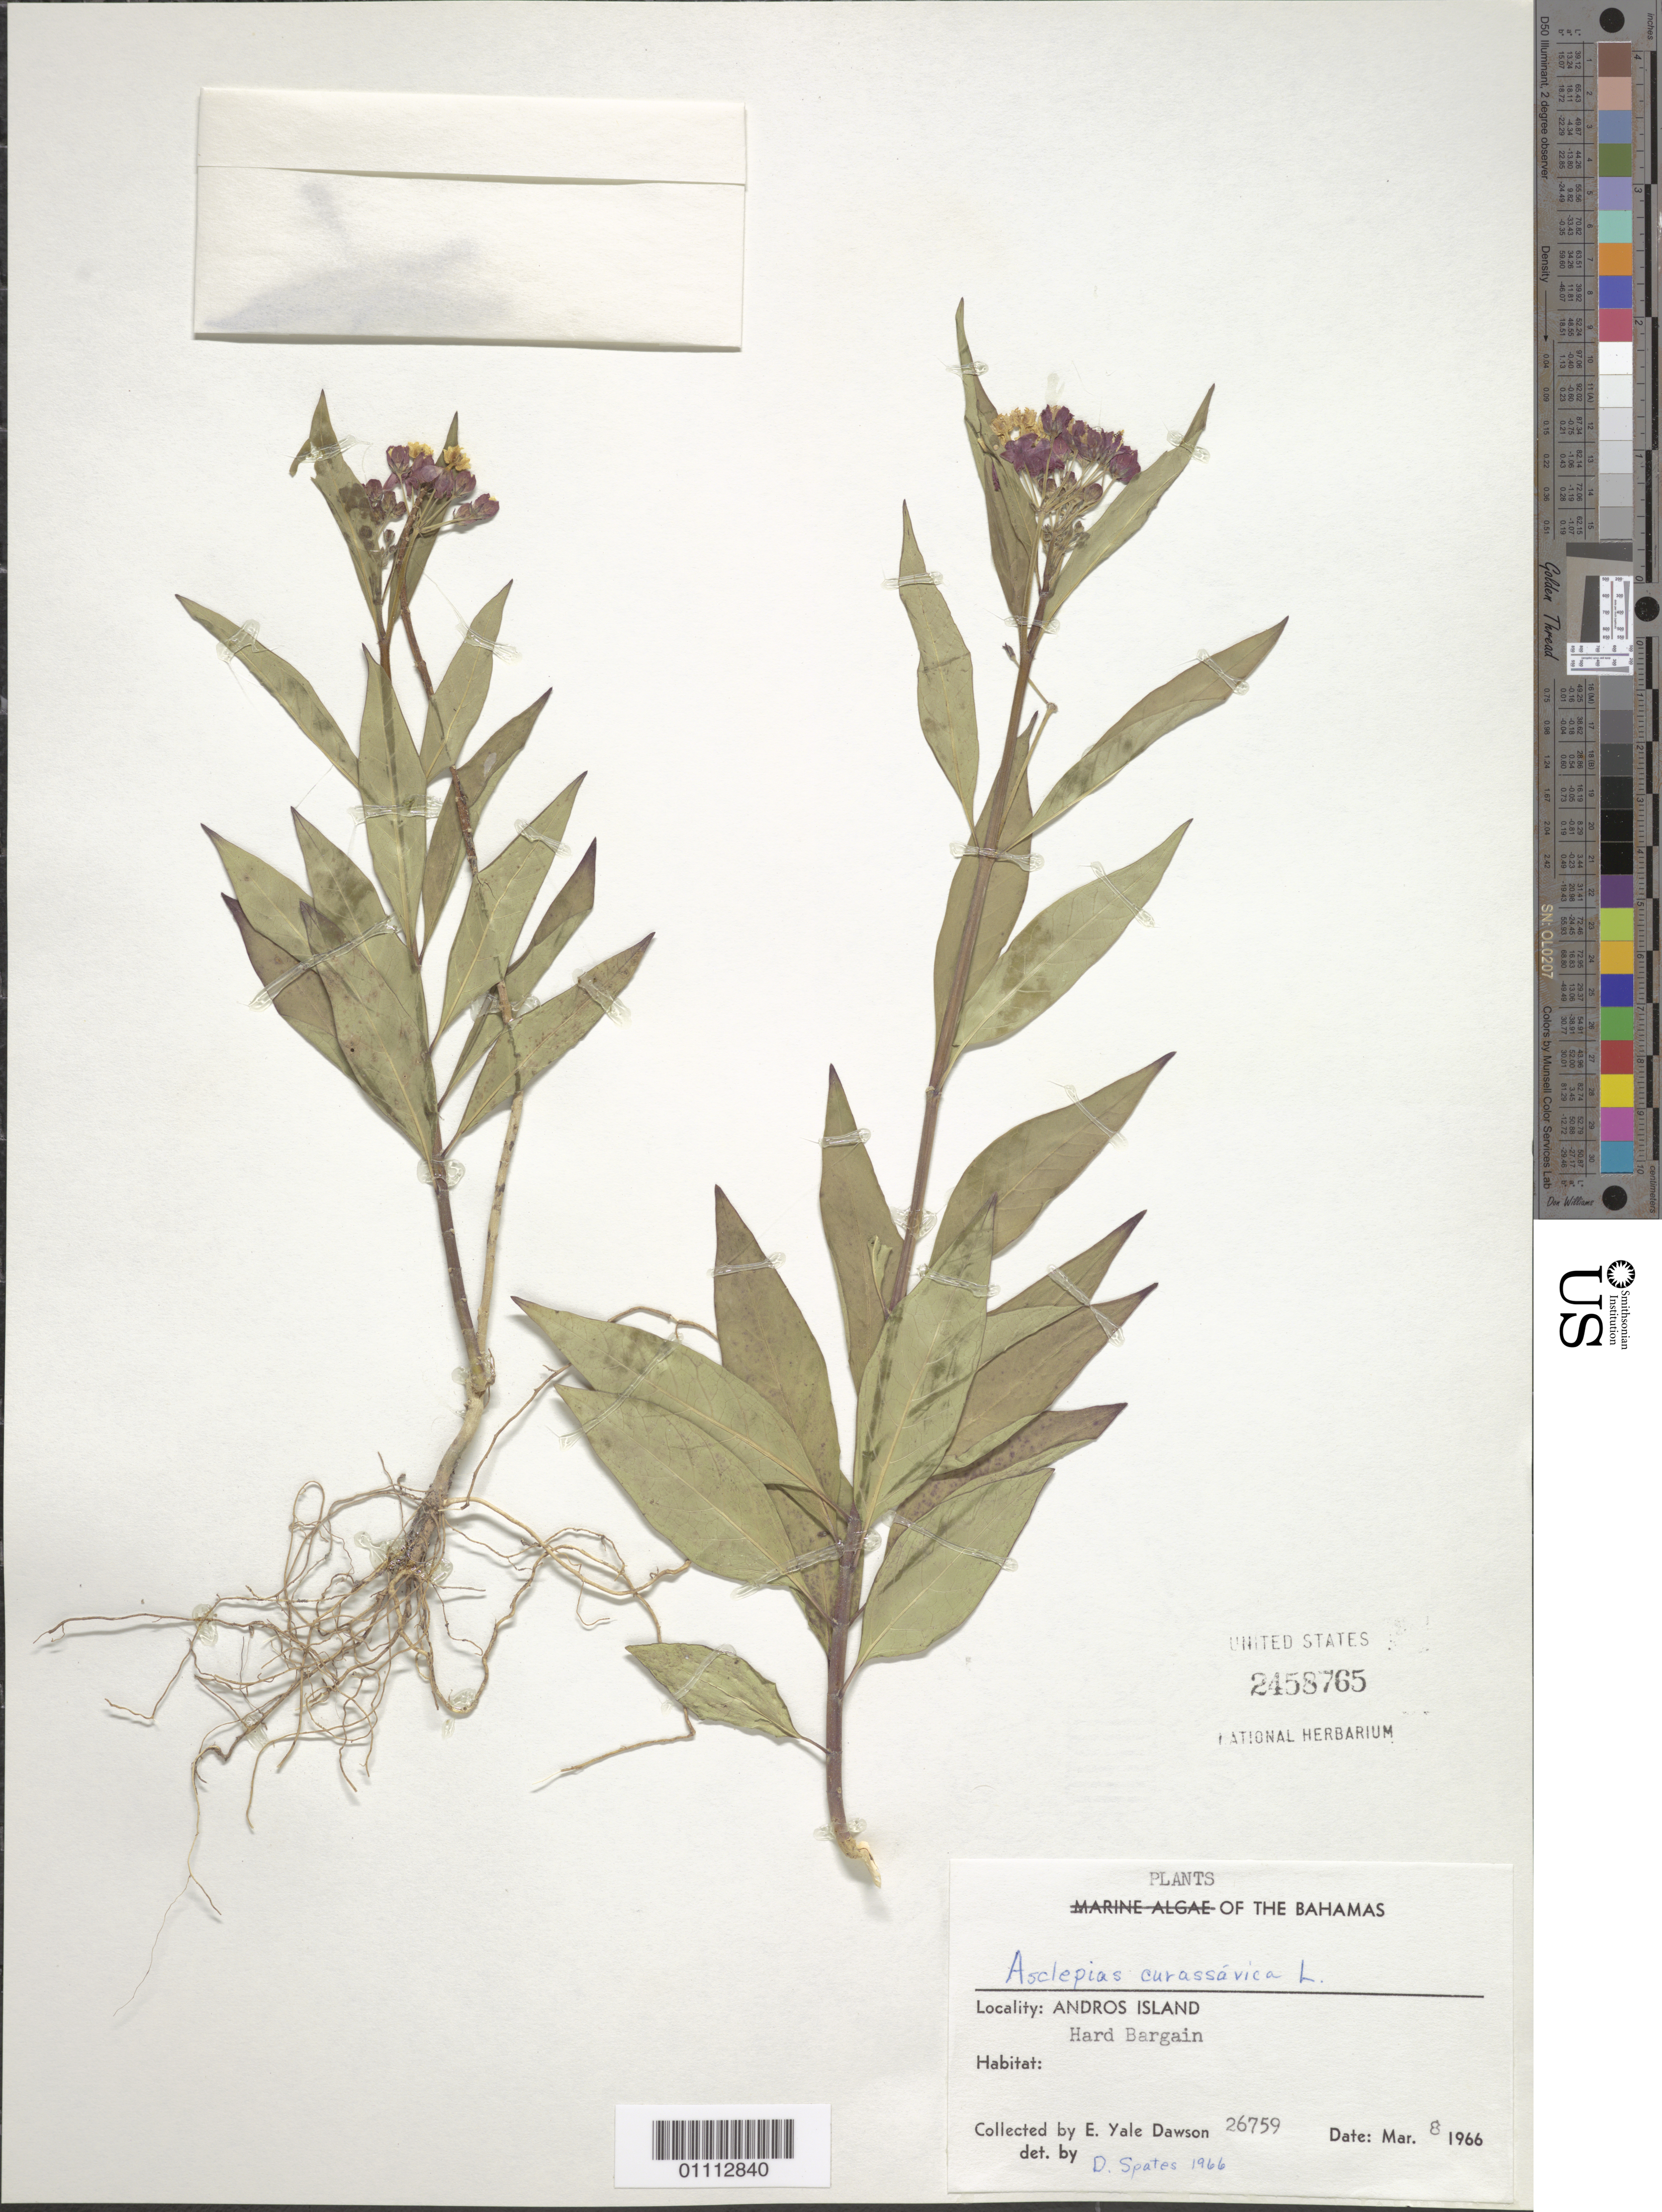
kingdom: Plantae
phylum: Tracheophyta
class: Magnoliopsida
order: Gentianales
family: Apocynaceae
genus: Asclepias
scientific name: Asclepias curassavica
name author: L.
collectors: E. Y. Dawson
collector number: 26759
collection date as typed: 08 Mar 1966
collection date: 1966-03-08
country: Bahamas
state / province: North Andros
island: Andros I.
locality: Hard Bargain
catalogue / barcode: US 2458765